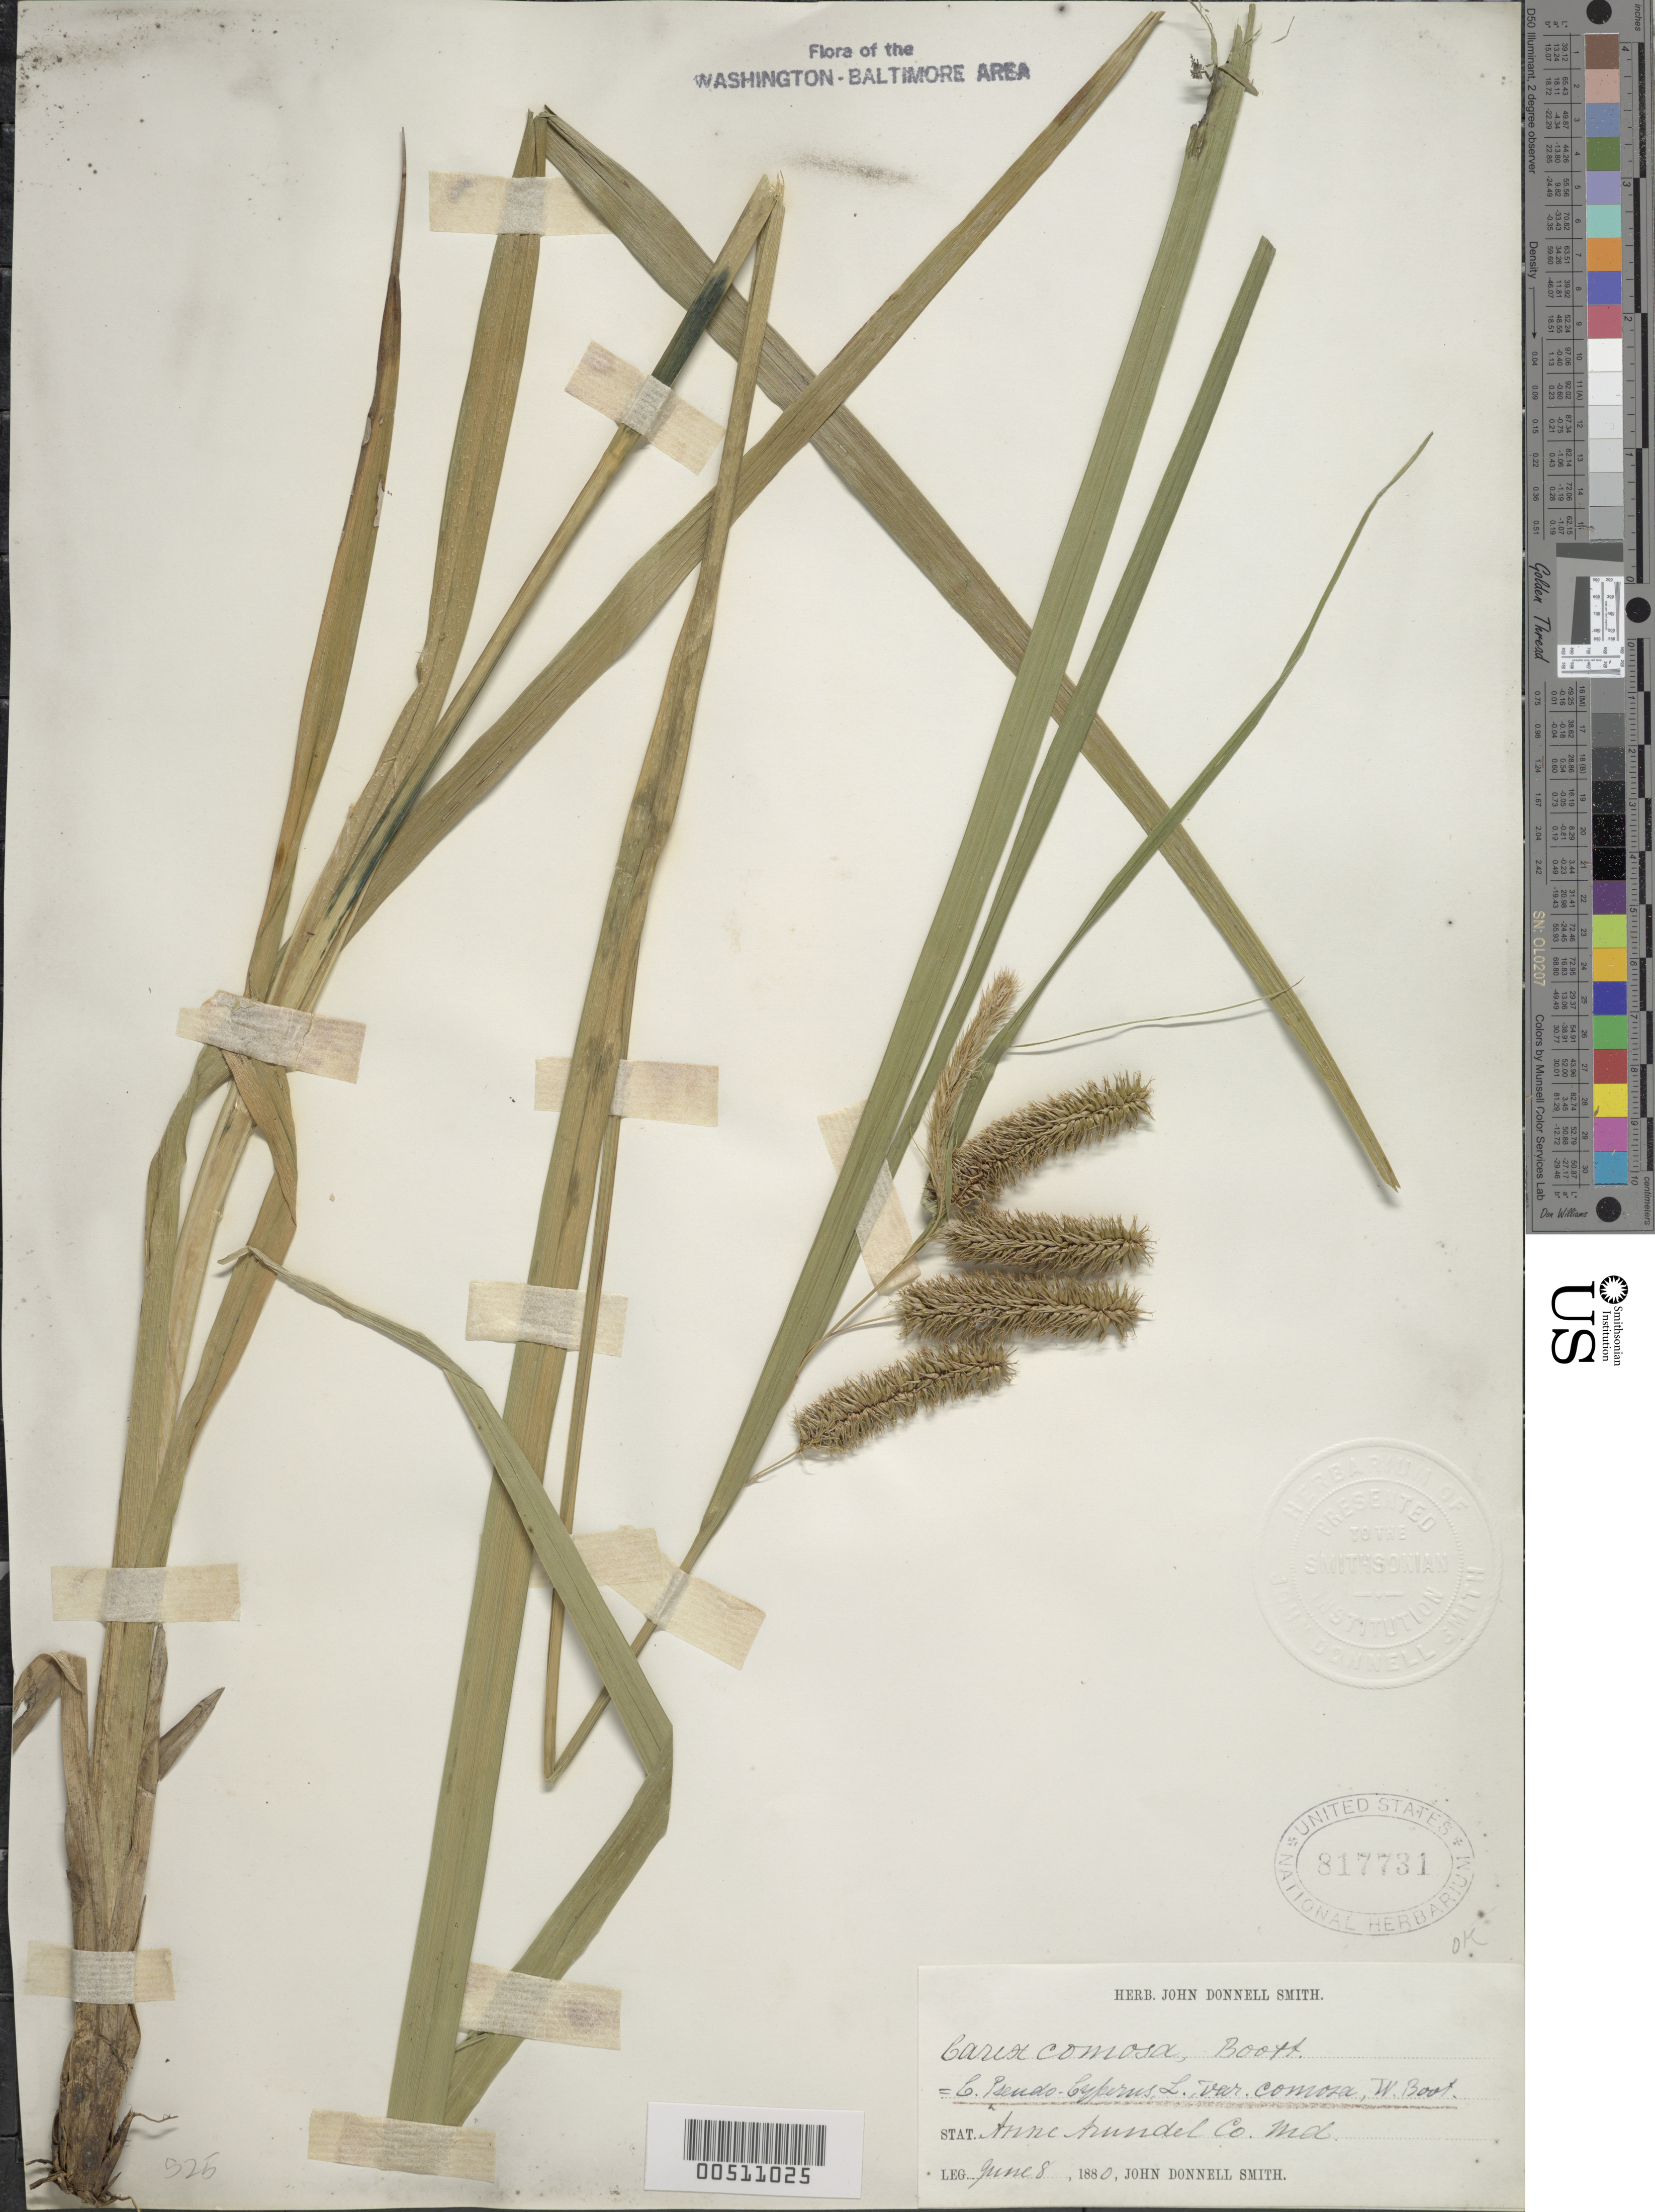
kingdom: Plantae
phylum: Tracheophyta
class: Liliopsida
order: Poales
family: Cyperaceae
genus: Carex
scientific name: Carex comosa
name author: Boott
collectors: J. Donnell Smith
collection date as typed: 08 Jun 1880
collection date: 1880-06-08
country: United States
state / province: Maryland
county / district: Anne Arundel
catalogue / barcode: US 817731